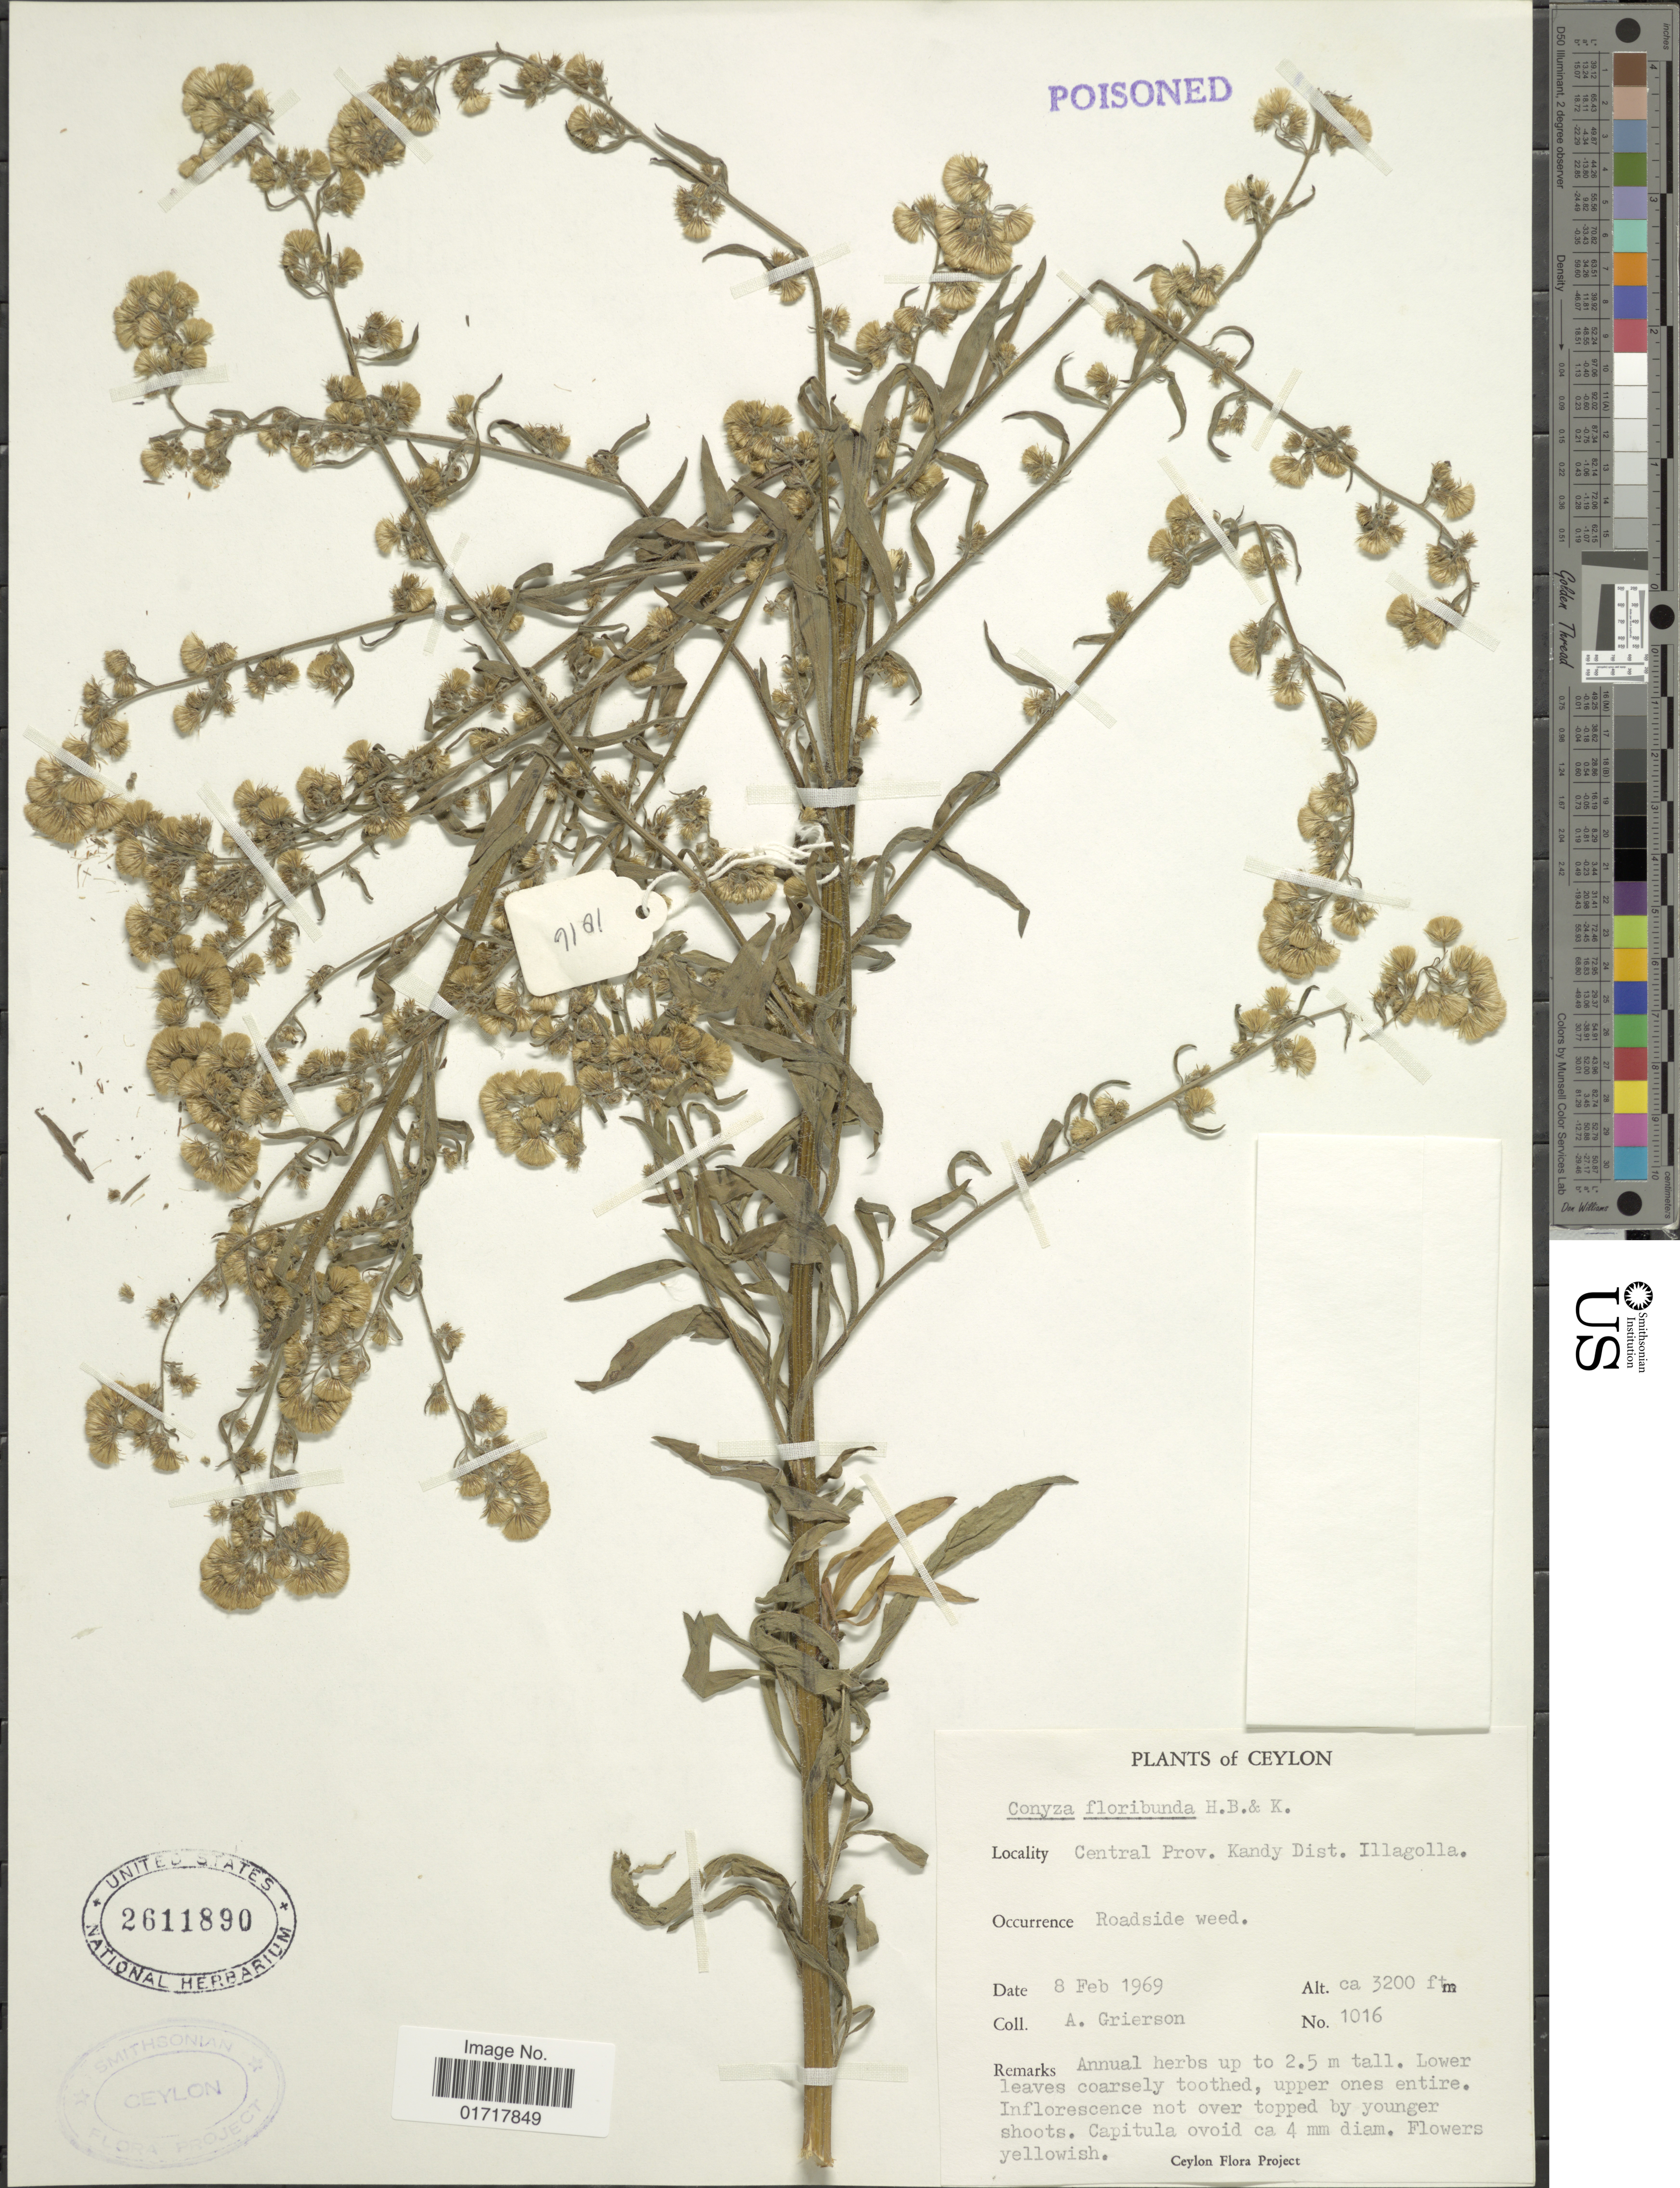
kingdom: Plantae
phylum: Tracheophyta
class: Magnoliopsida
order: Asterales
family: Asteraceae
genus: Conyza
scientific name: Conyza floribunda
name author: Kunth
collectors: A. Grierson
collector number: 1016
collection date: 1969-02-08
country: Sri Lanka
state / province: Central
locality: Central Prov. Kandy Dist. Illagolla. Ceylon.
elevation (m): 975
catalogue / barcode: US 2611890